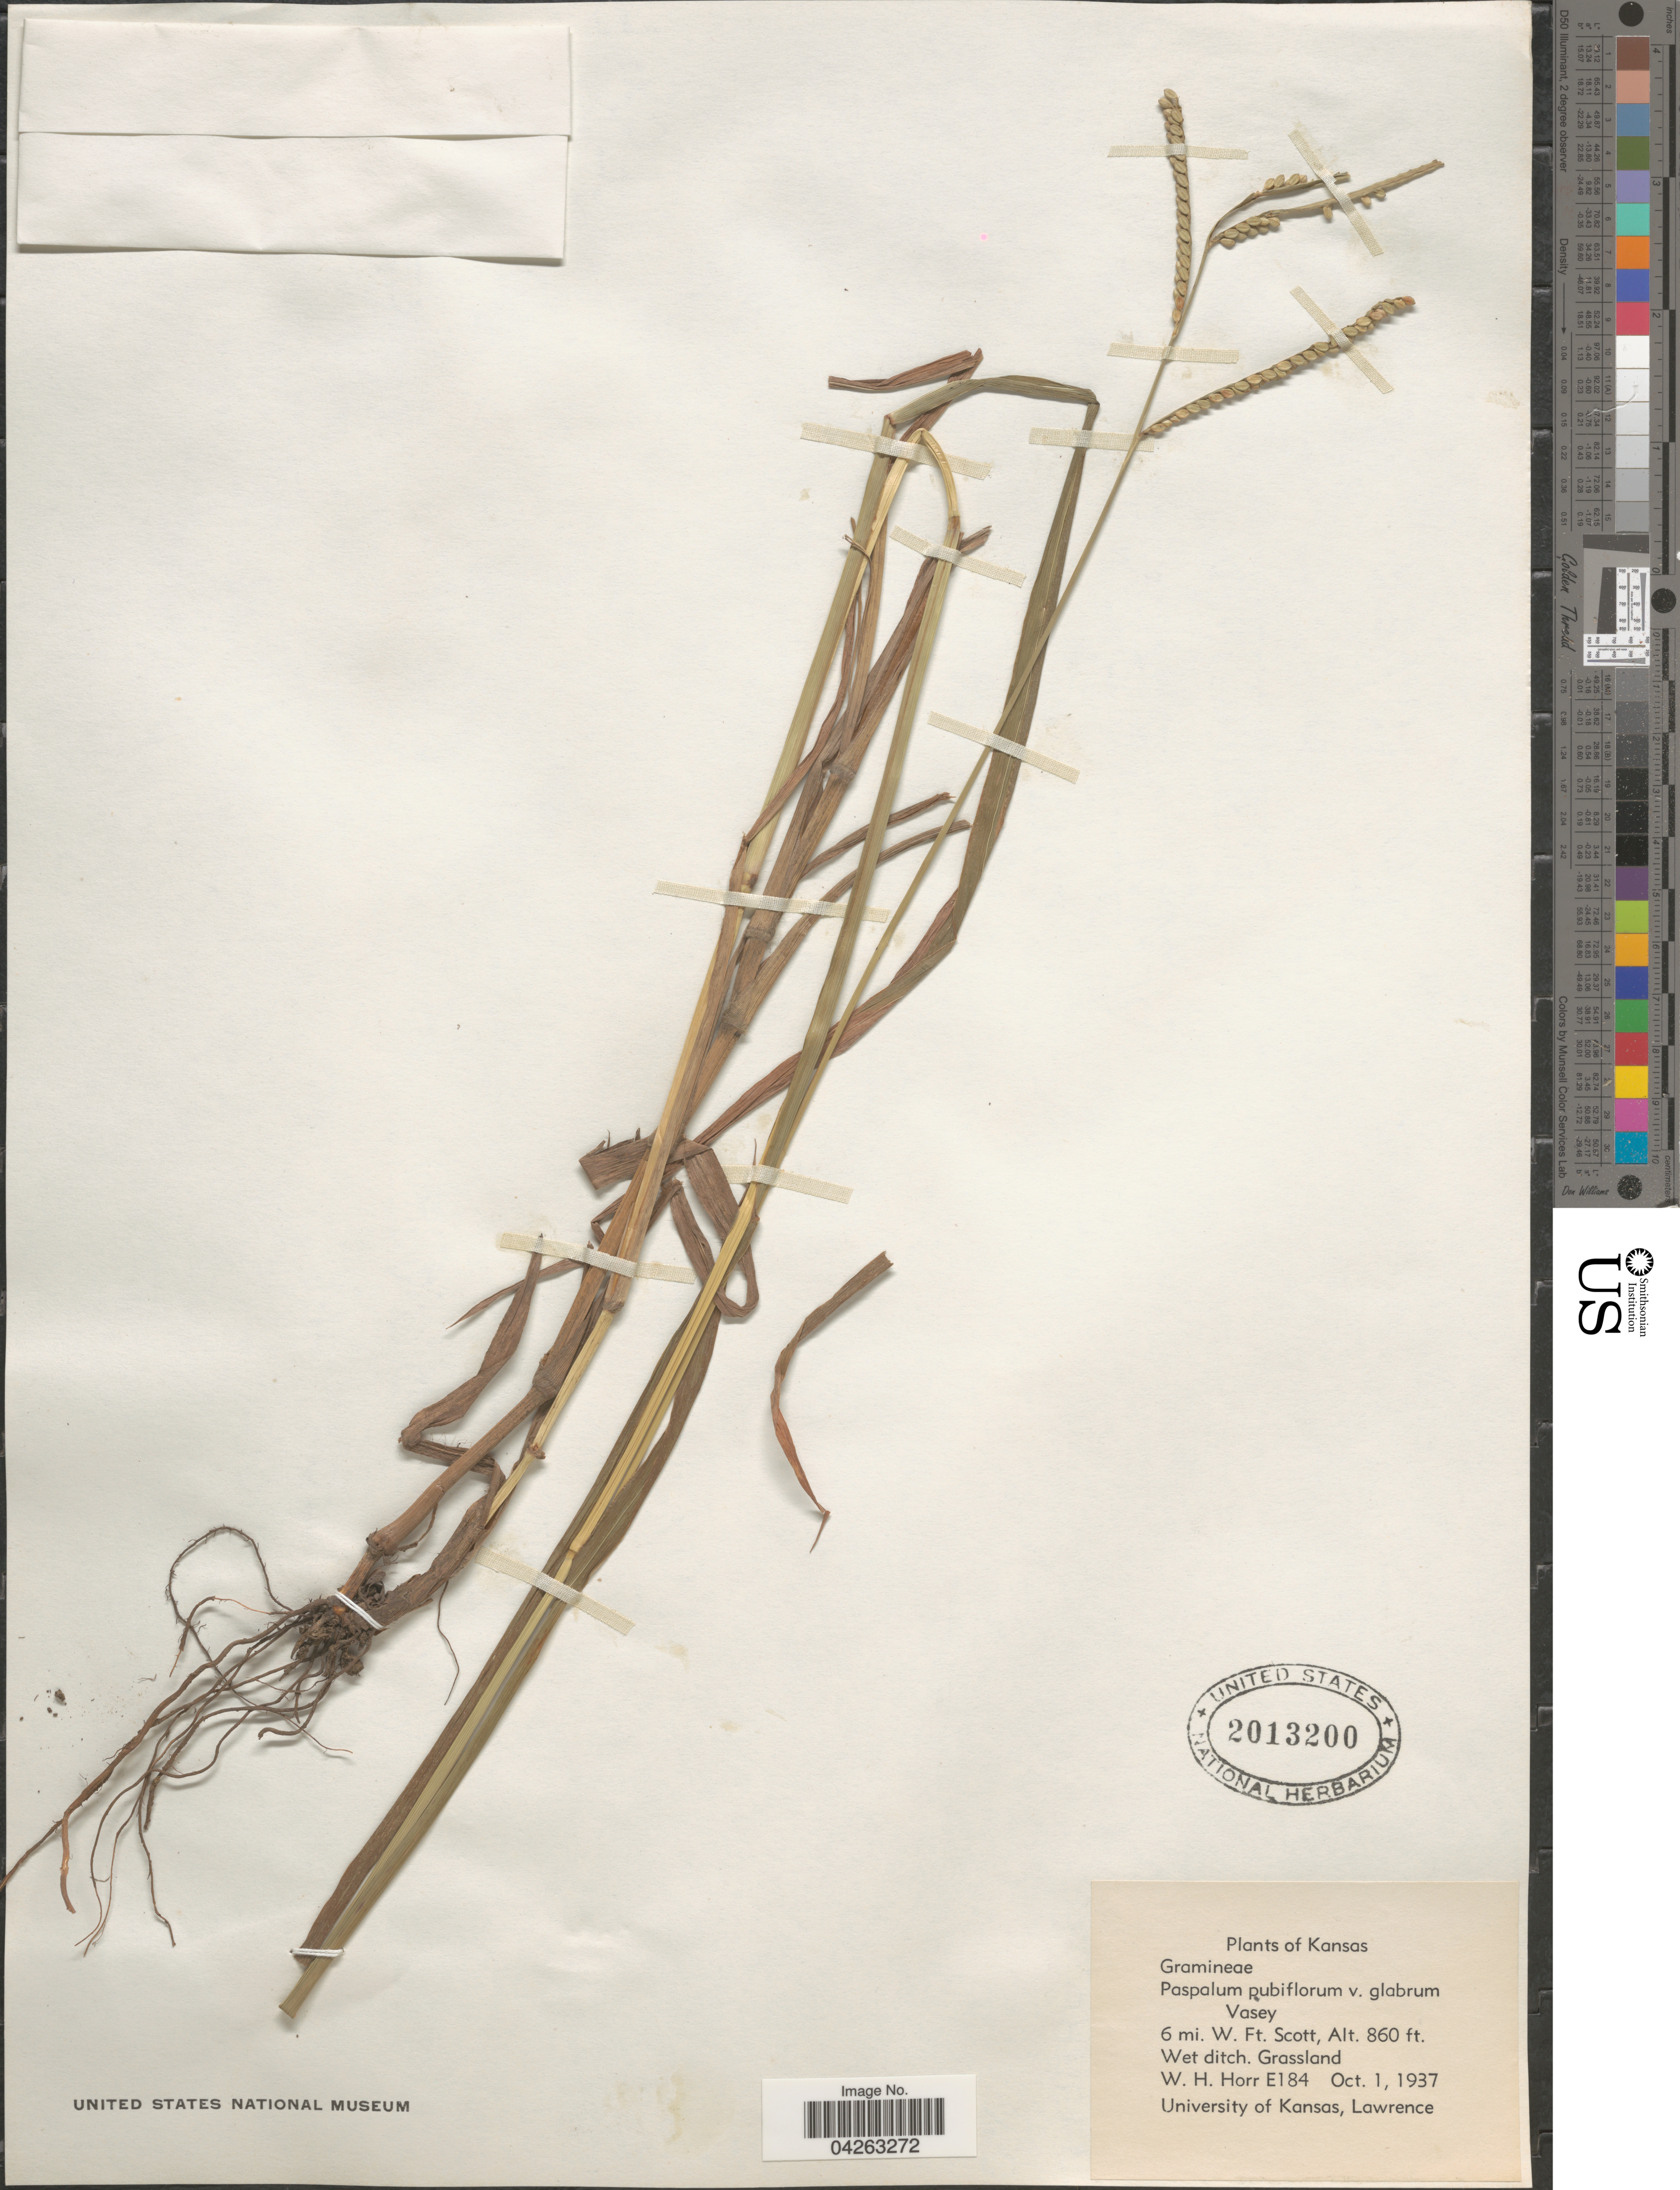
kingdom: Plantae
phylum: Tracheophyta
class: Liliopsida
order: Poales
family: Poaceae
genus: Paspalum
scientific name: Paspalum pubiflorum var. glabrum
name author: Vasey ex Scribn.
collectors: W. H. Horr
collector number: E184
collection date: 1937-10-01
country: United States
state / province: Kansas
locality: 6 mi. W. Ft. Scott.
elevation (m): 262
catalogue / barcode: US 2013200